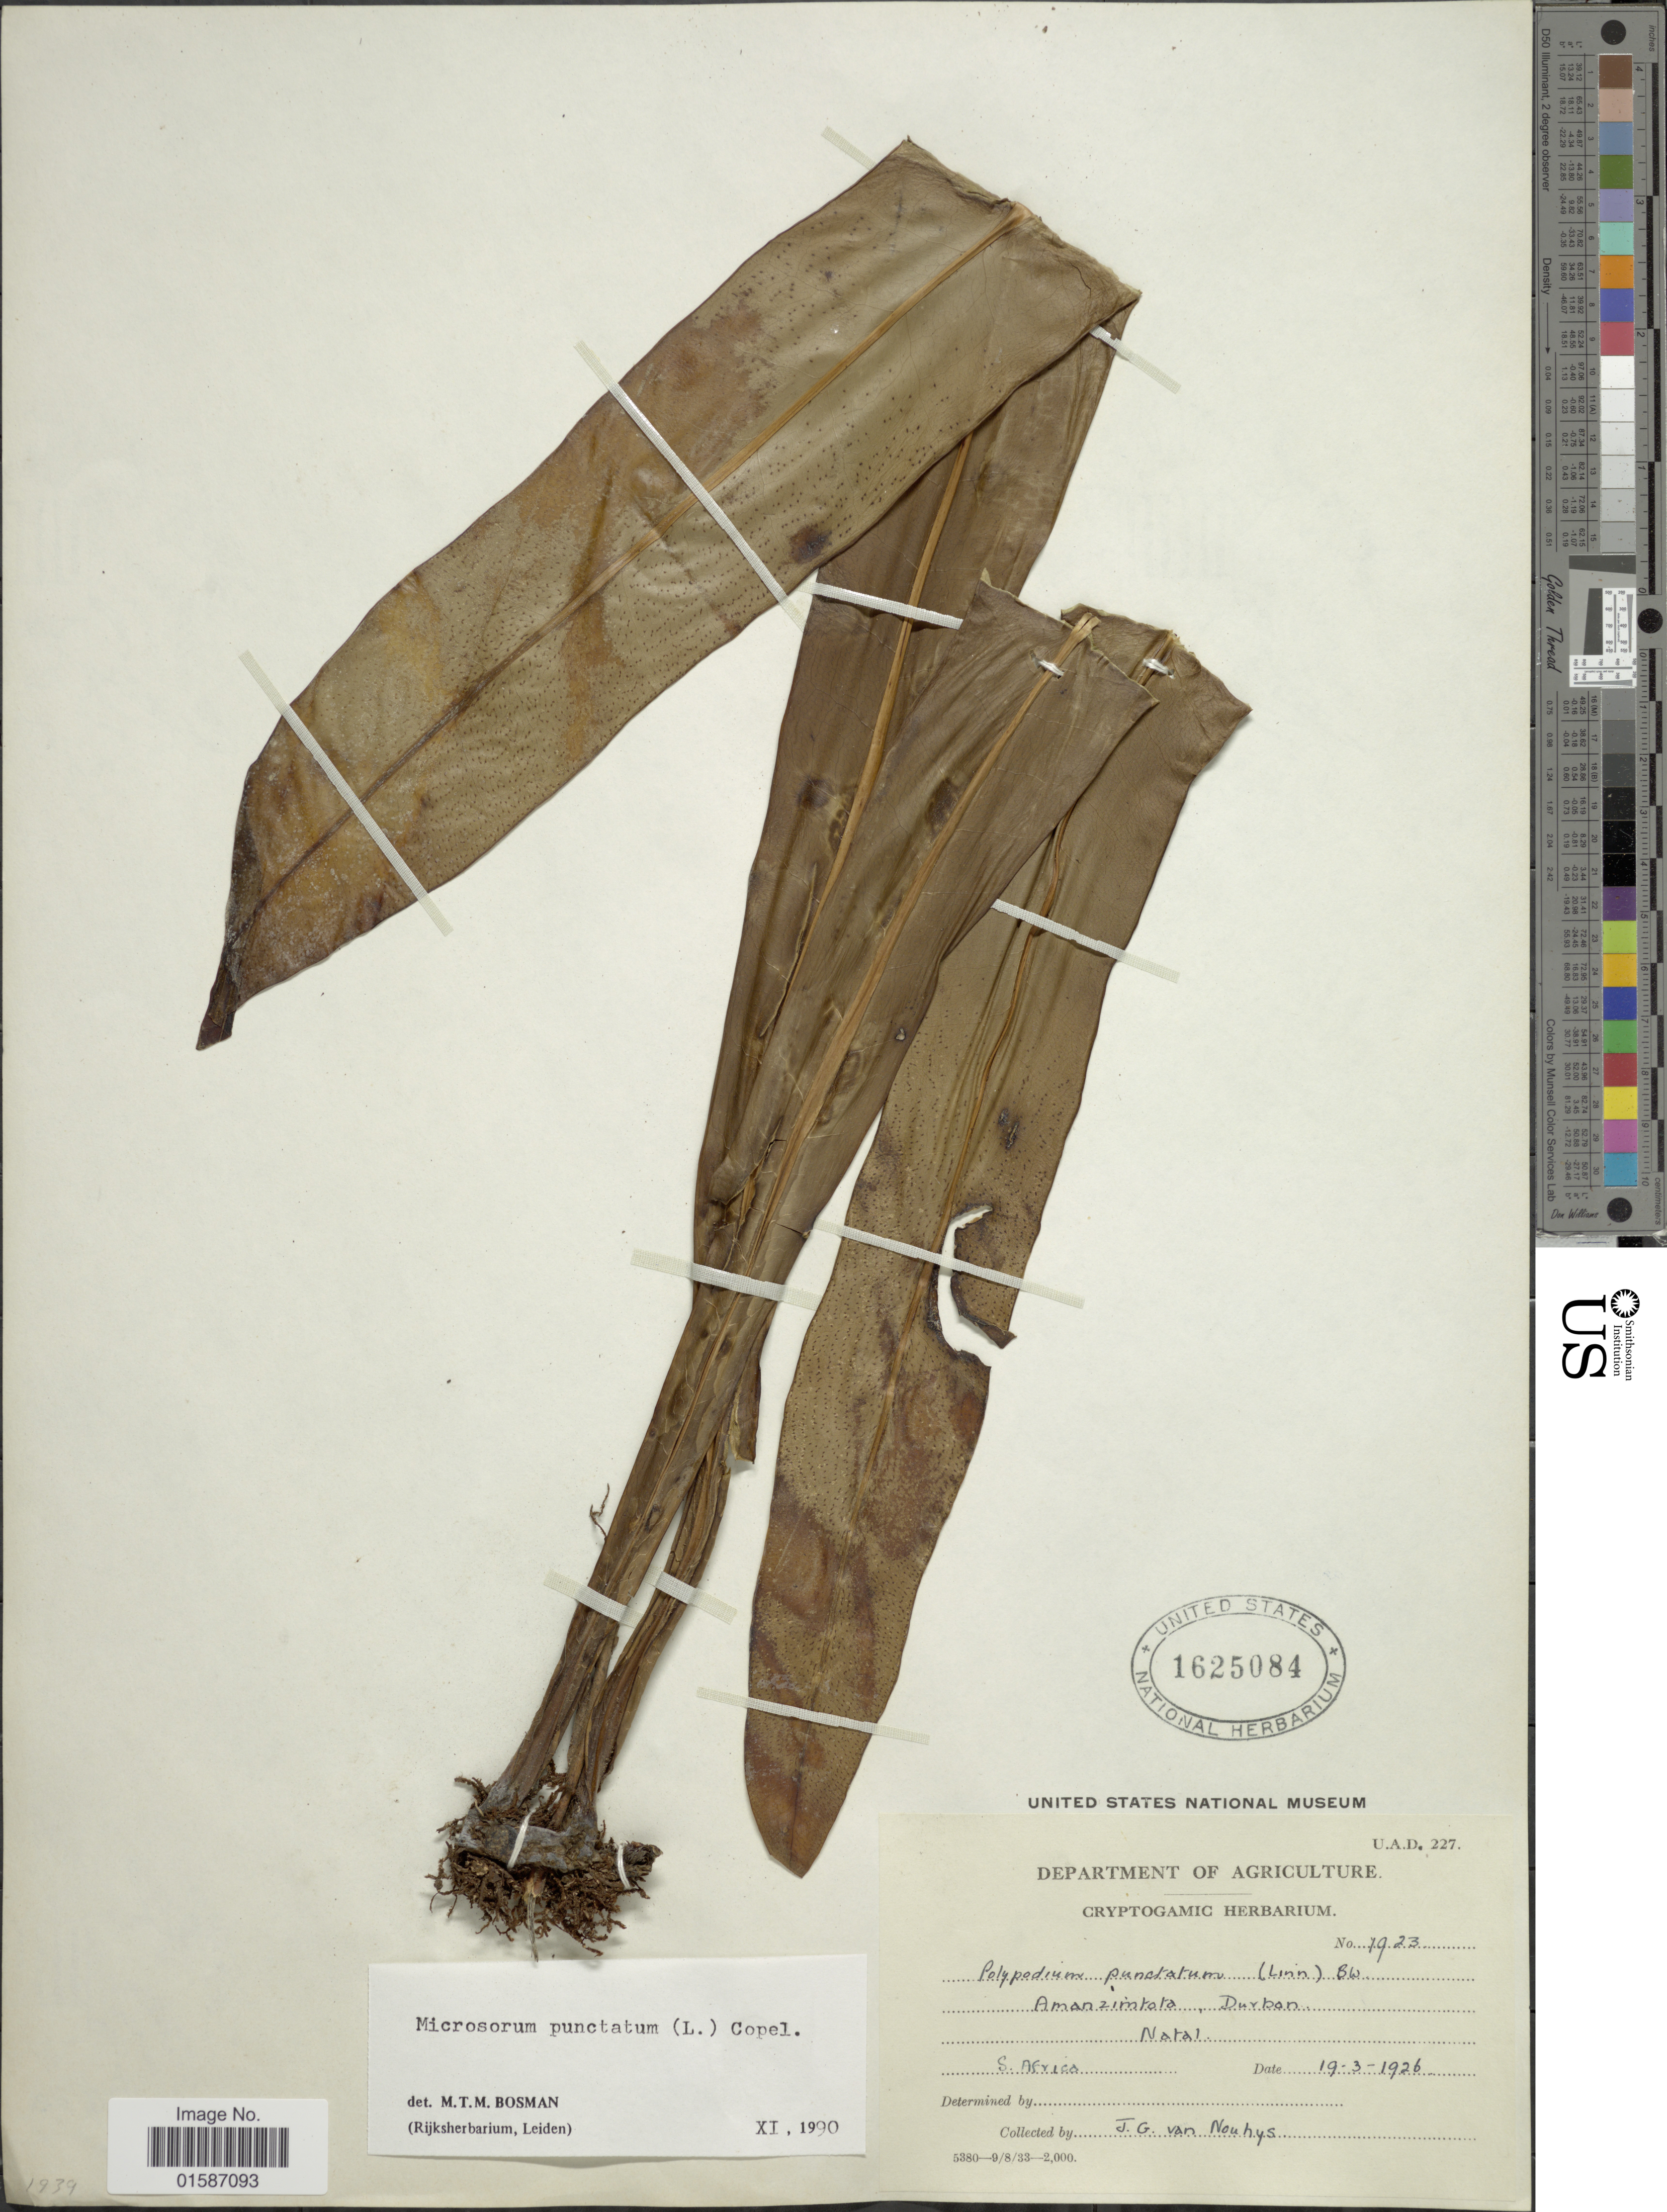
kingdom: Plantae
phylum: Tracheophyta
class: Polypodiopsida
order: Polypodiales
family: Polypodiaceae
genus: Microsorum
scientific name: Microsorum punctatum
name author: (L.) Copel.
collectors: J. Nouhys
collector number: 1923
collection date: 1926-03-19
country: South Africa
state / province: KwaZulu-Natal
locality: Amanzimtata, Durban, Natal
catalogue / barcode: US 1625084